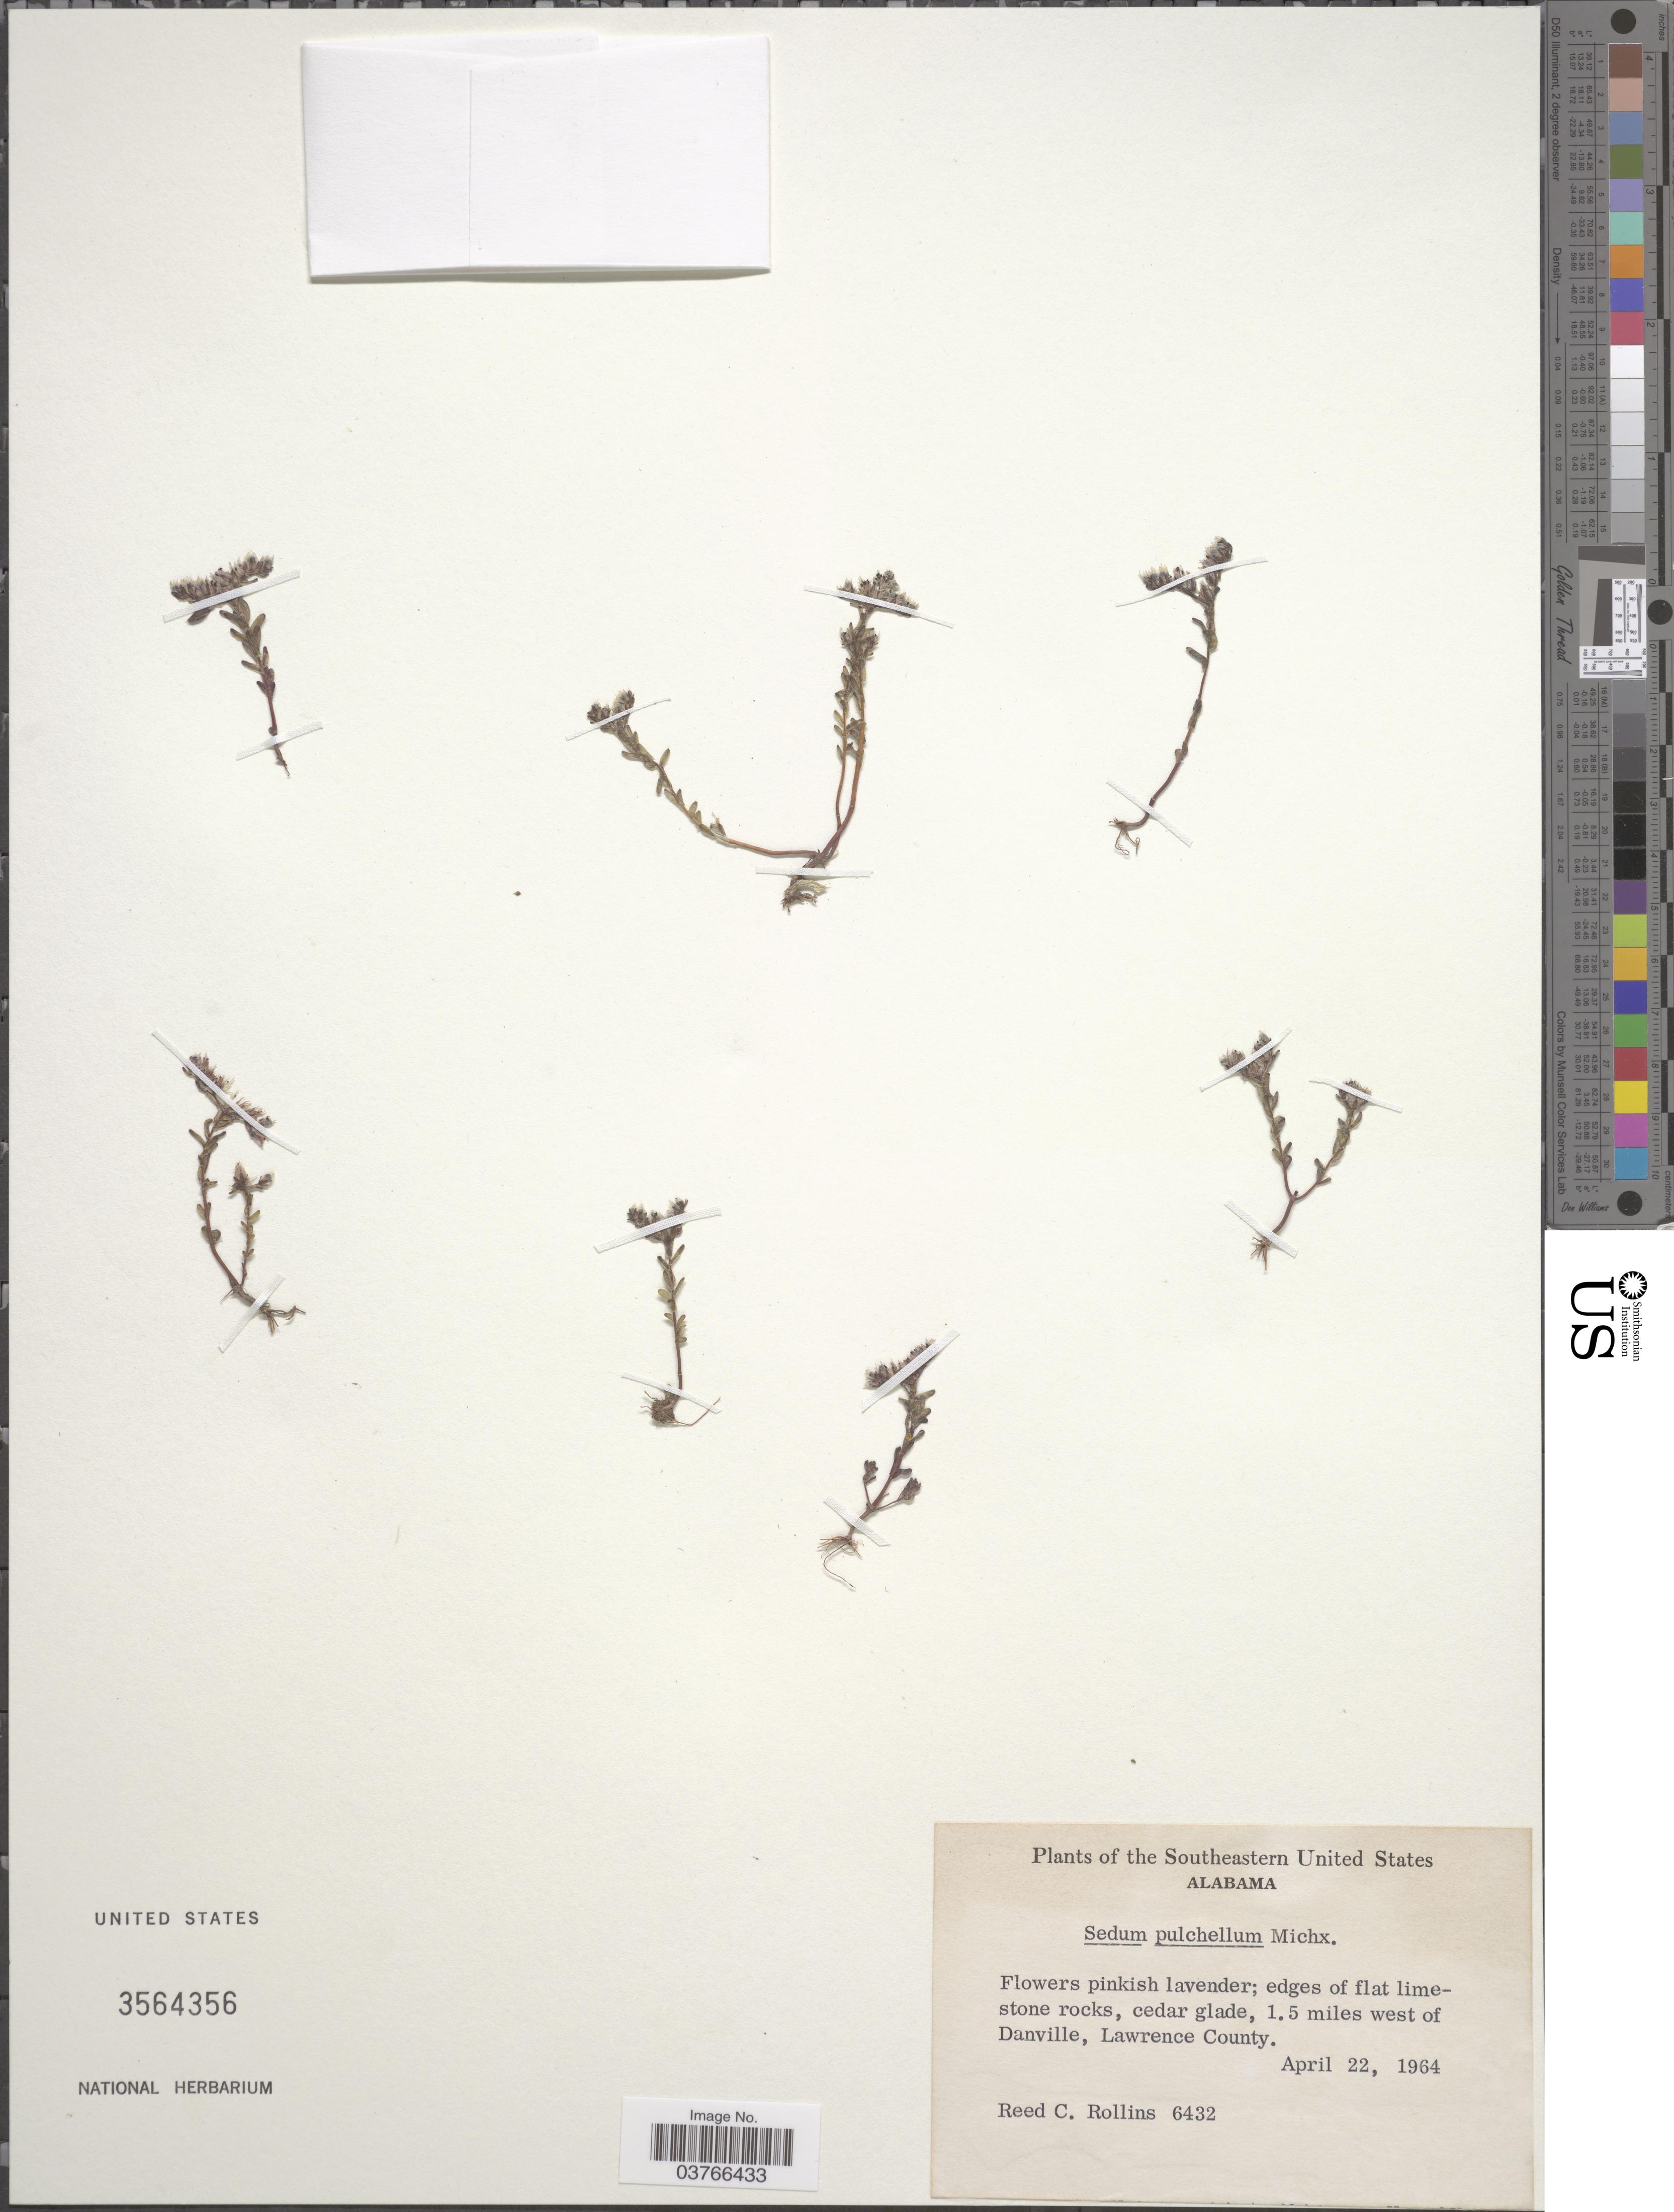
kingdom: Plantae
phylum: Tracheophyta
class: Magnoliopsida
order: Saxifragales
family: Crassulaceae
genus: Sedum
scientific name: Sedum pulchellum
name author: Michx.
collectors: R. C. Rollins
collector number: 6432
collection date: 1964-04-22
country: United States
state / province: Alabama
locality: Southeastern United States. 1.5 miles west of Danville, Lawrence County.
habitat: edges of flat limestone rocks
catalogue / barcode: US 3564356